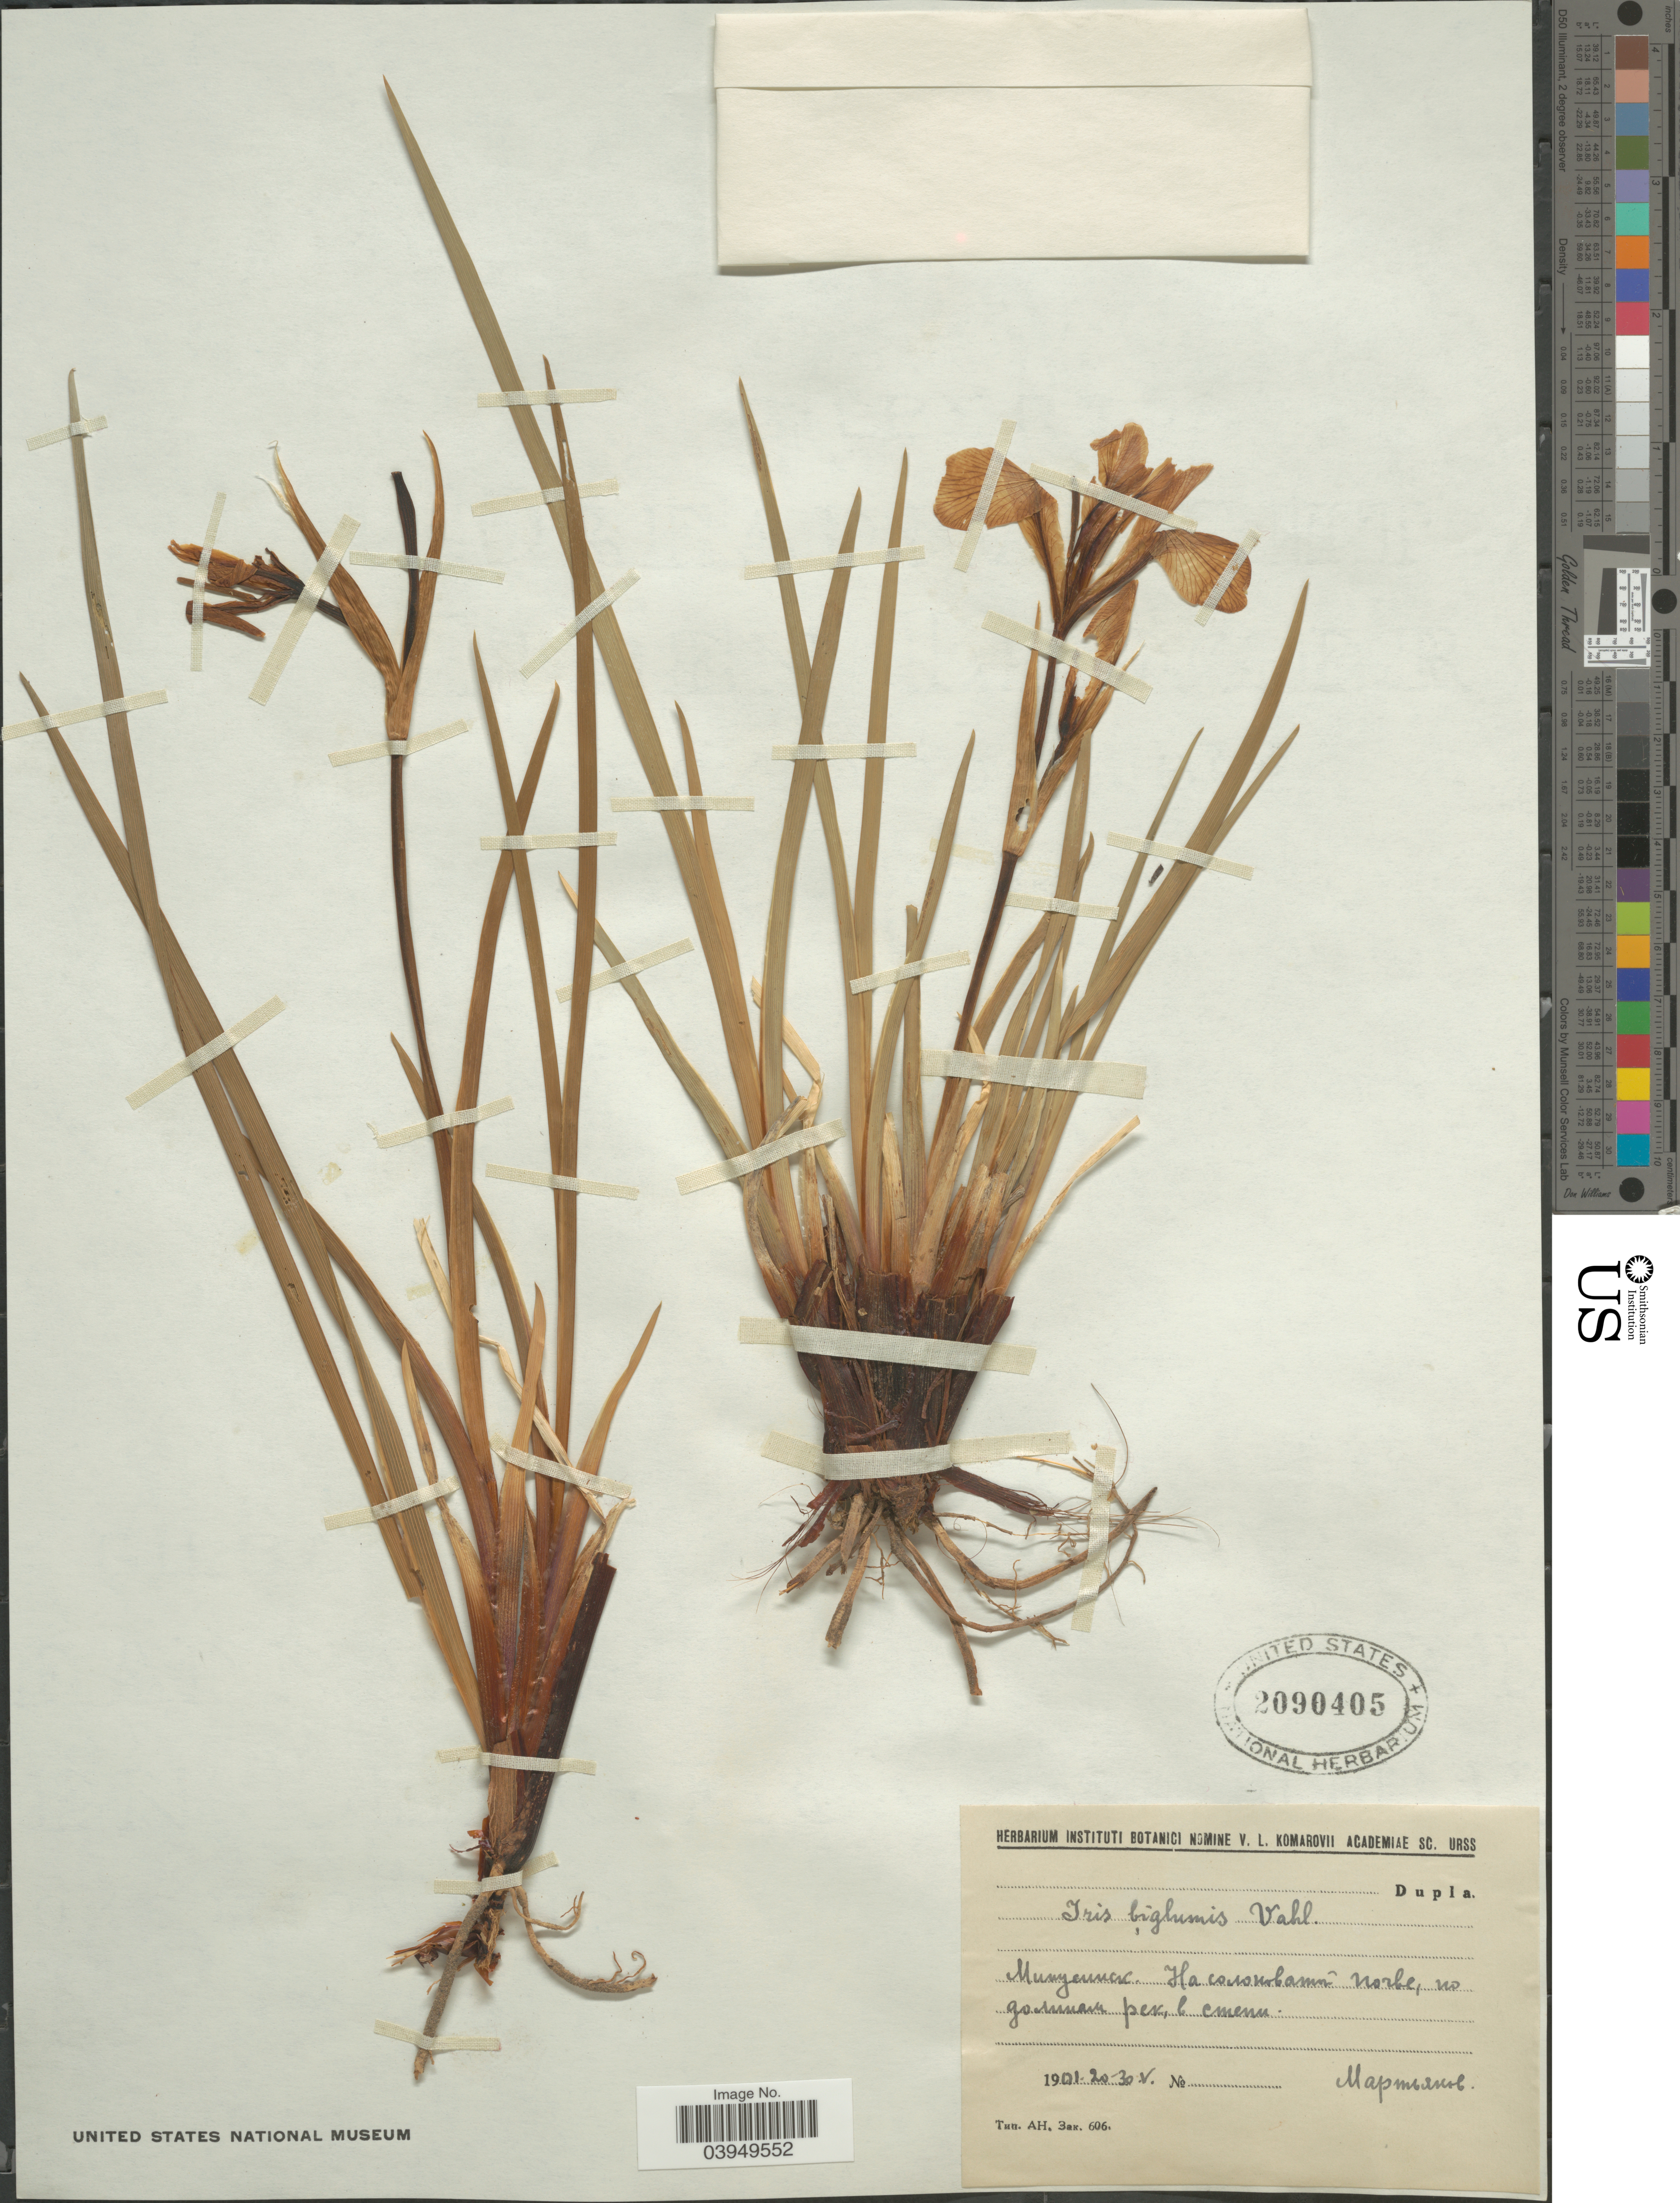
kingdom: Plantae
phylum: Tracheophyta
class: Liliopsida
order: Asparagales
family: Iridaceae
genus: Iris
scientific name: Iris biglumis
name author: Vahl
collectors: Martyanov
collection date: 1901-05-20/1901-05-30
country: Russian Federation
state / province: Krasnoyarsk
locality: Minusinsk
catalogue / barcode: US 2090405